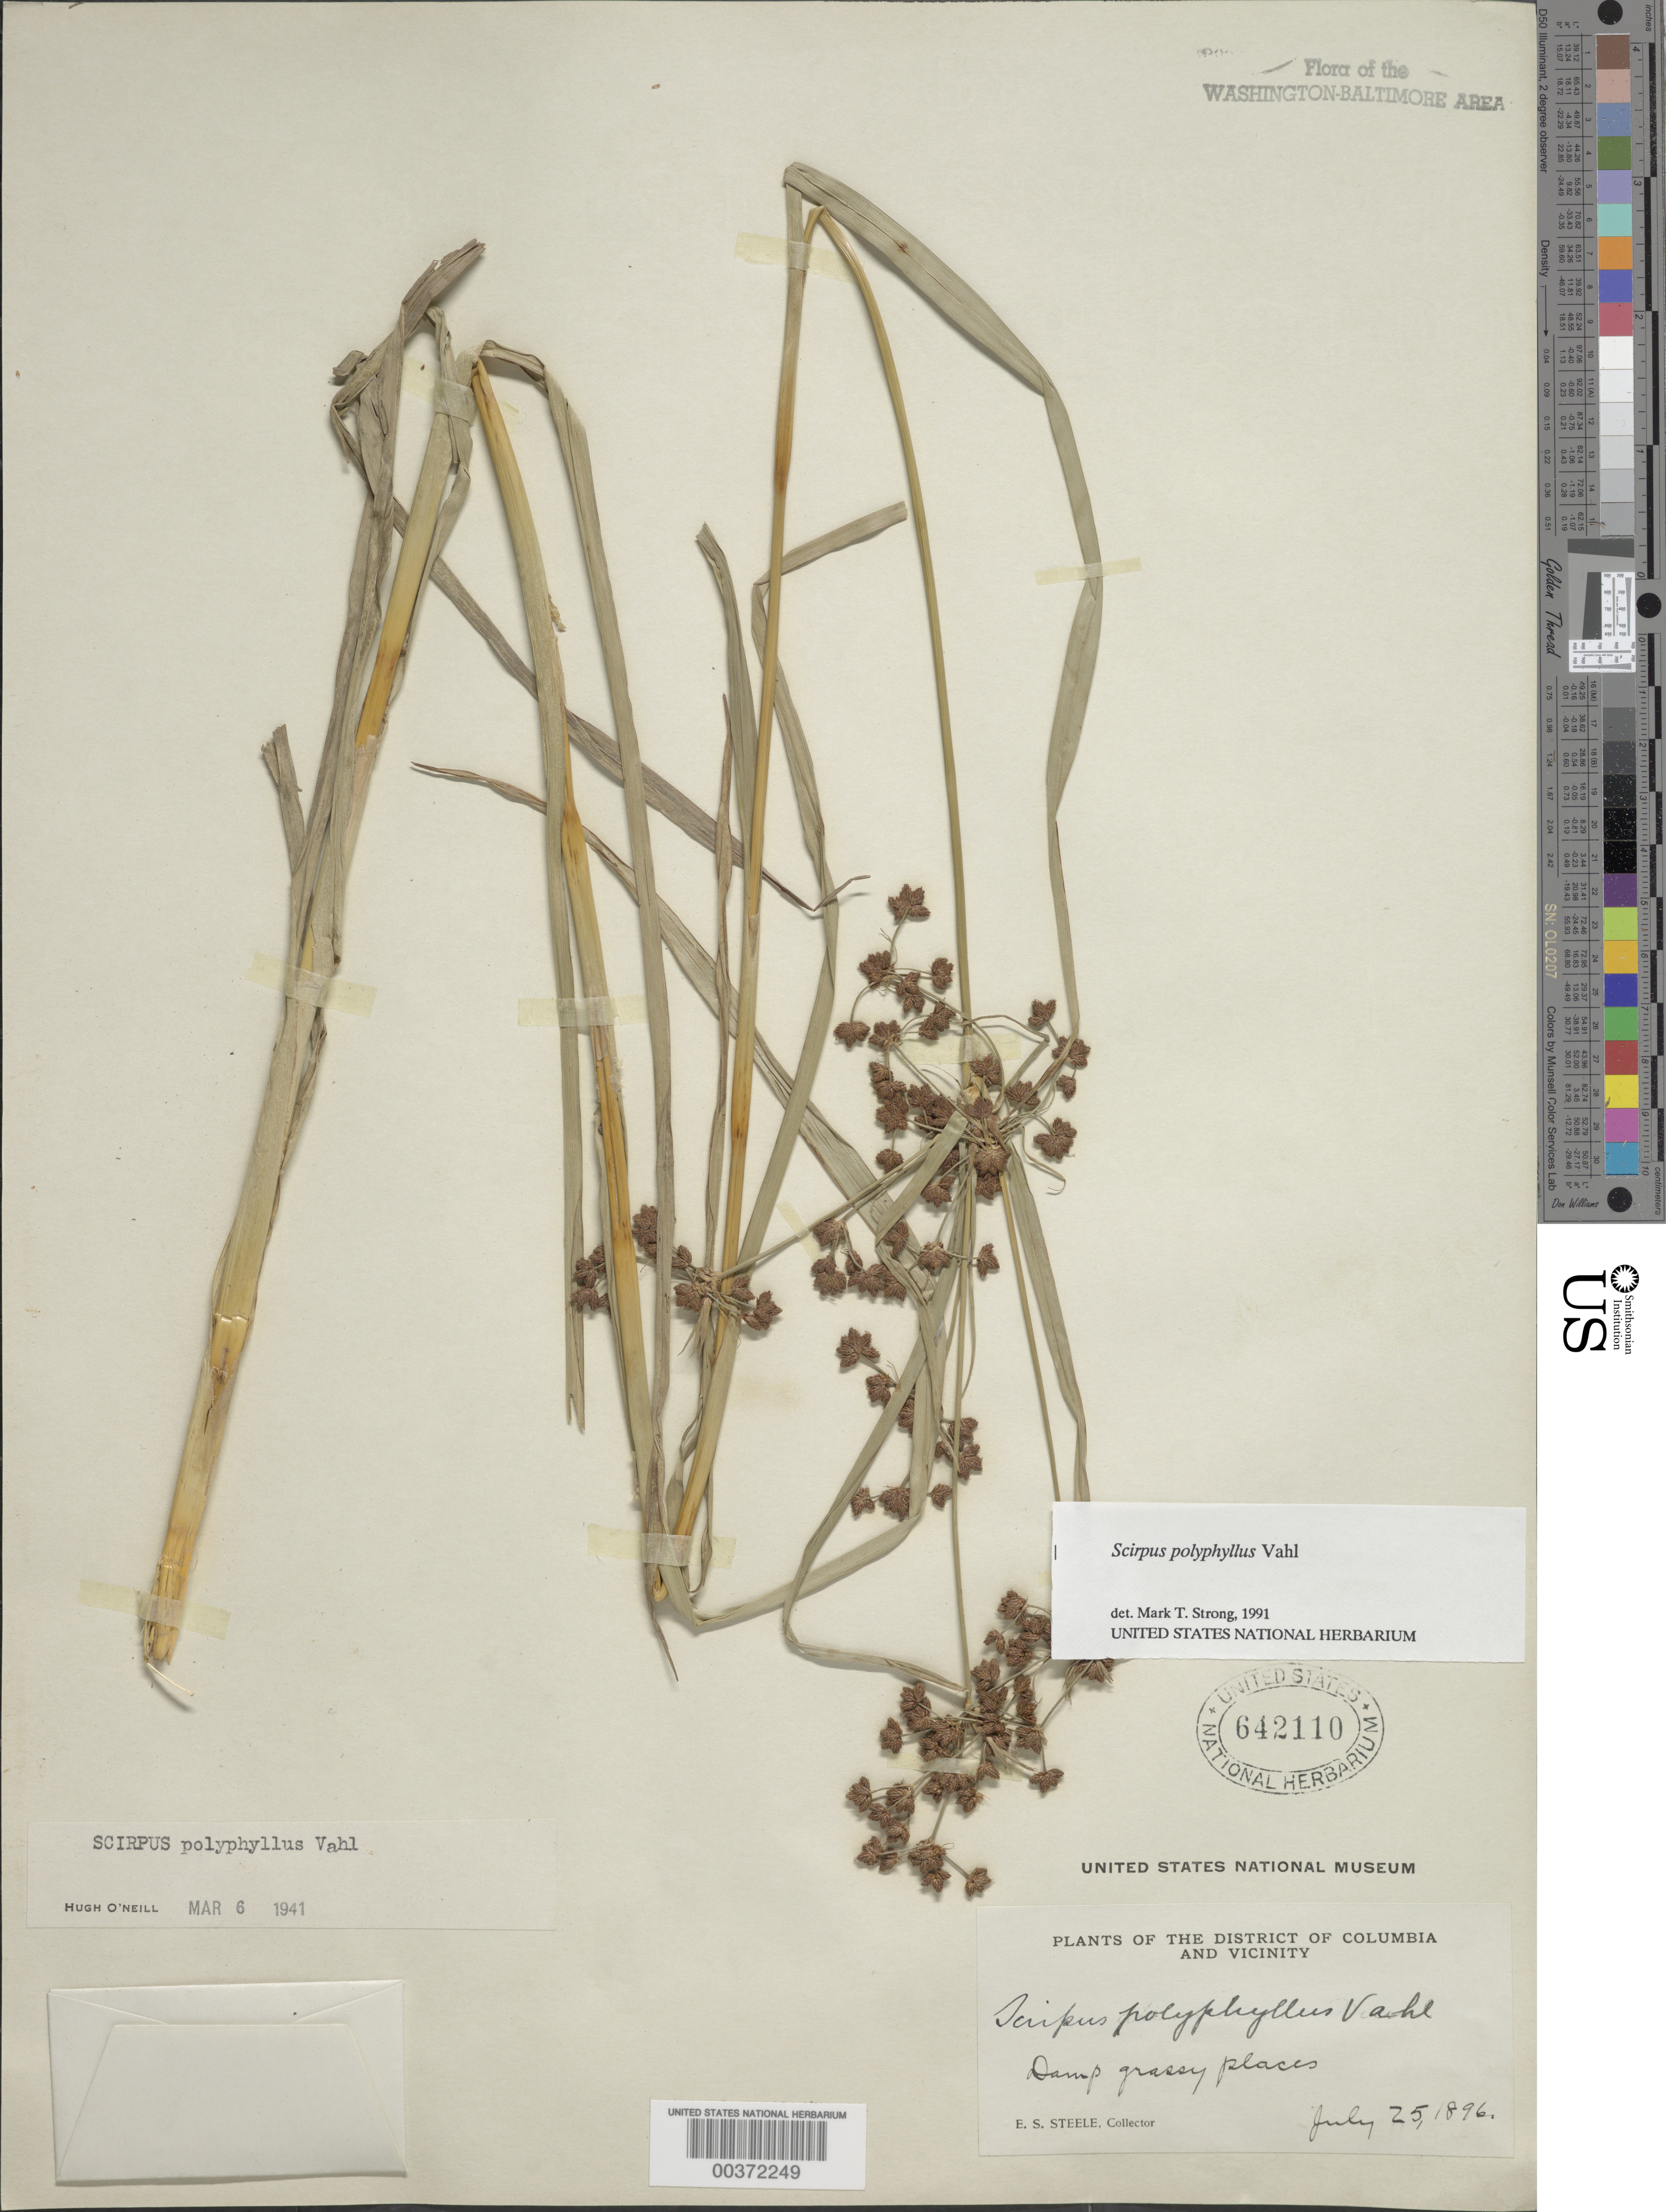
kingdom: Plantae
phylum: Tracheophyta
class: Liliopsida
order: Poales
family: Cyperaceae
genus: Scirpus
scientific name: Scirpus polyphyllus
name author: Vahl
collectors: E. Steele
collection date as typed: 25 Jul 1896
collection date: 1896-07-25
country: United States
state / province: District of Columbia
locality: DC vicinity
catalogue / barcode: US 642110